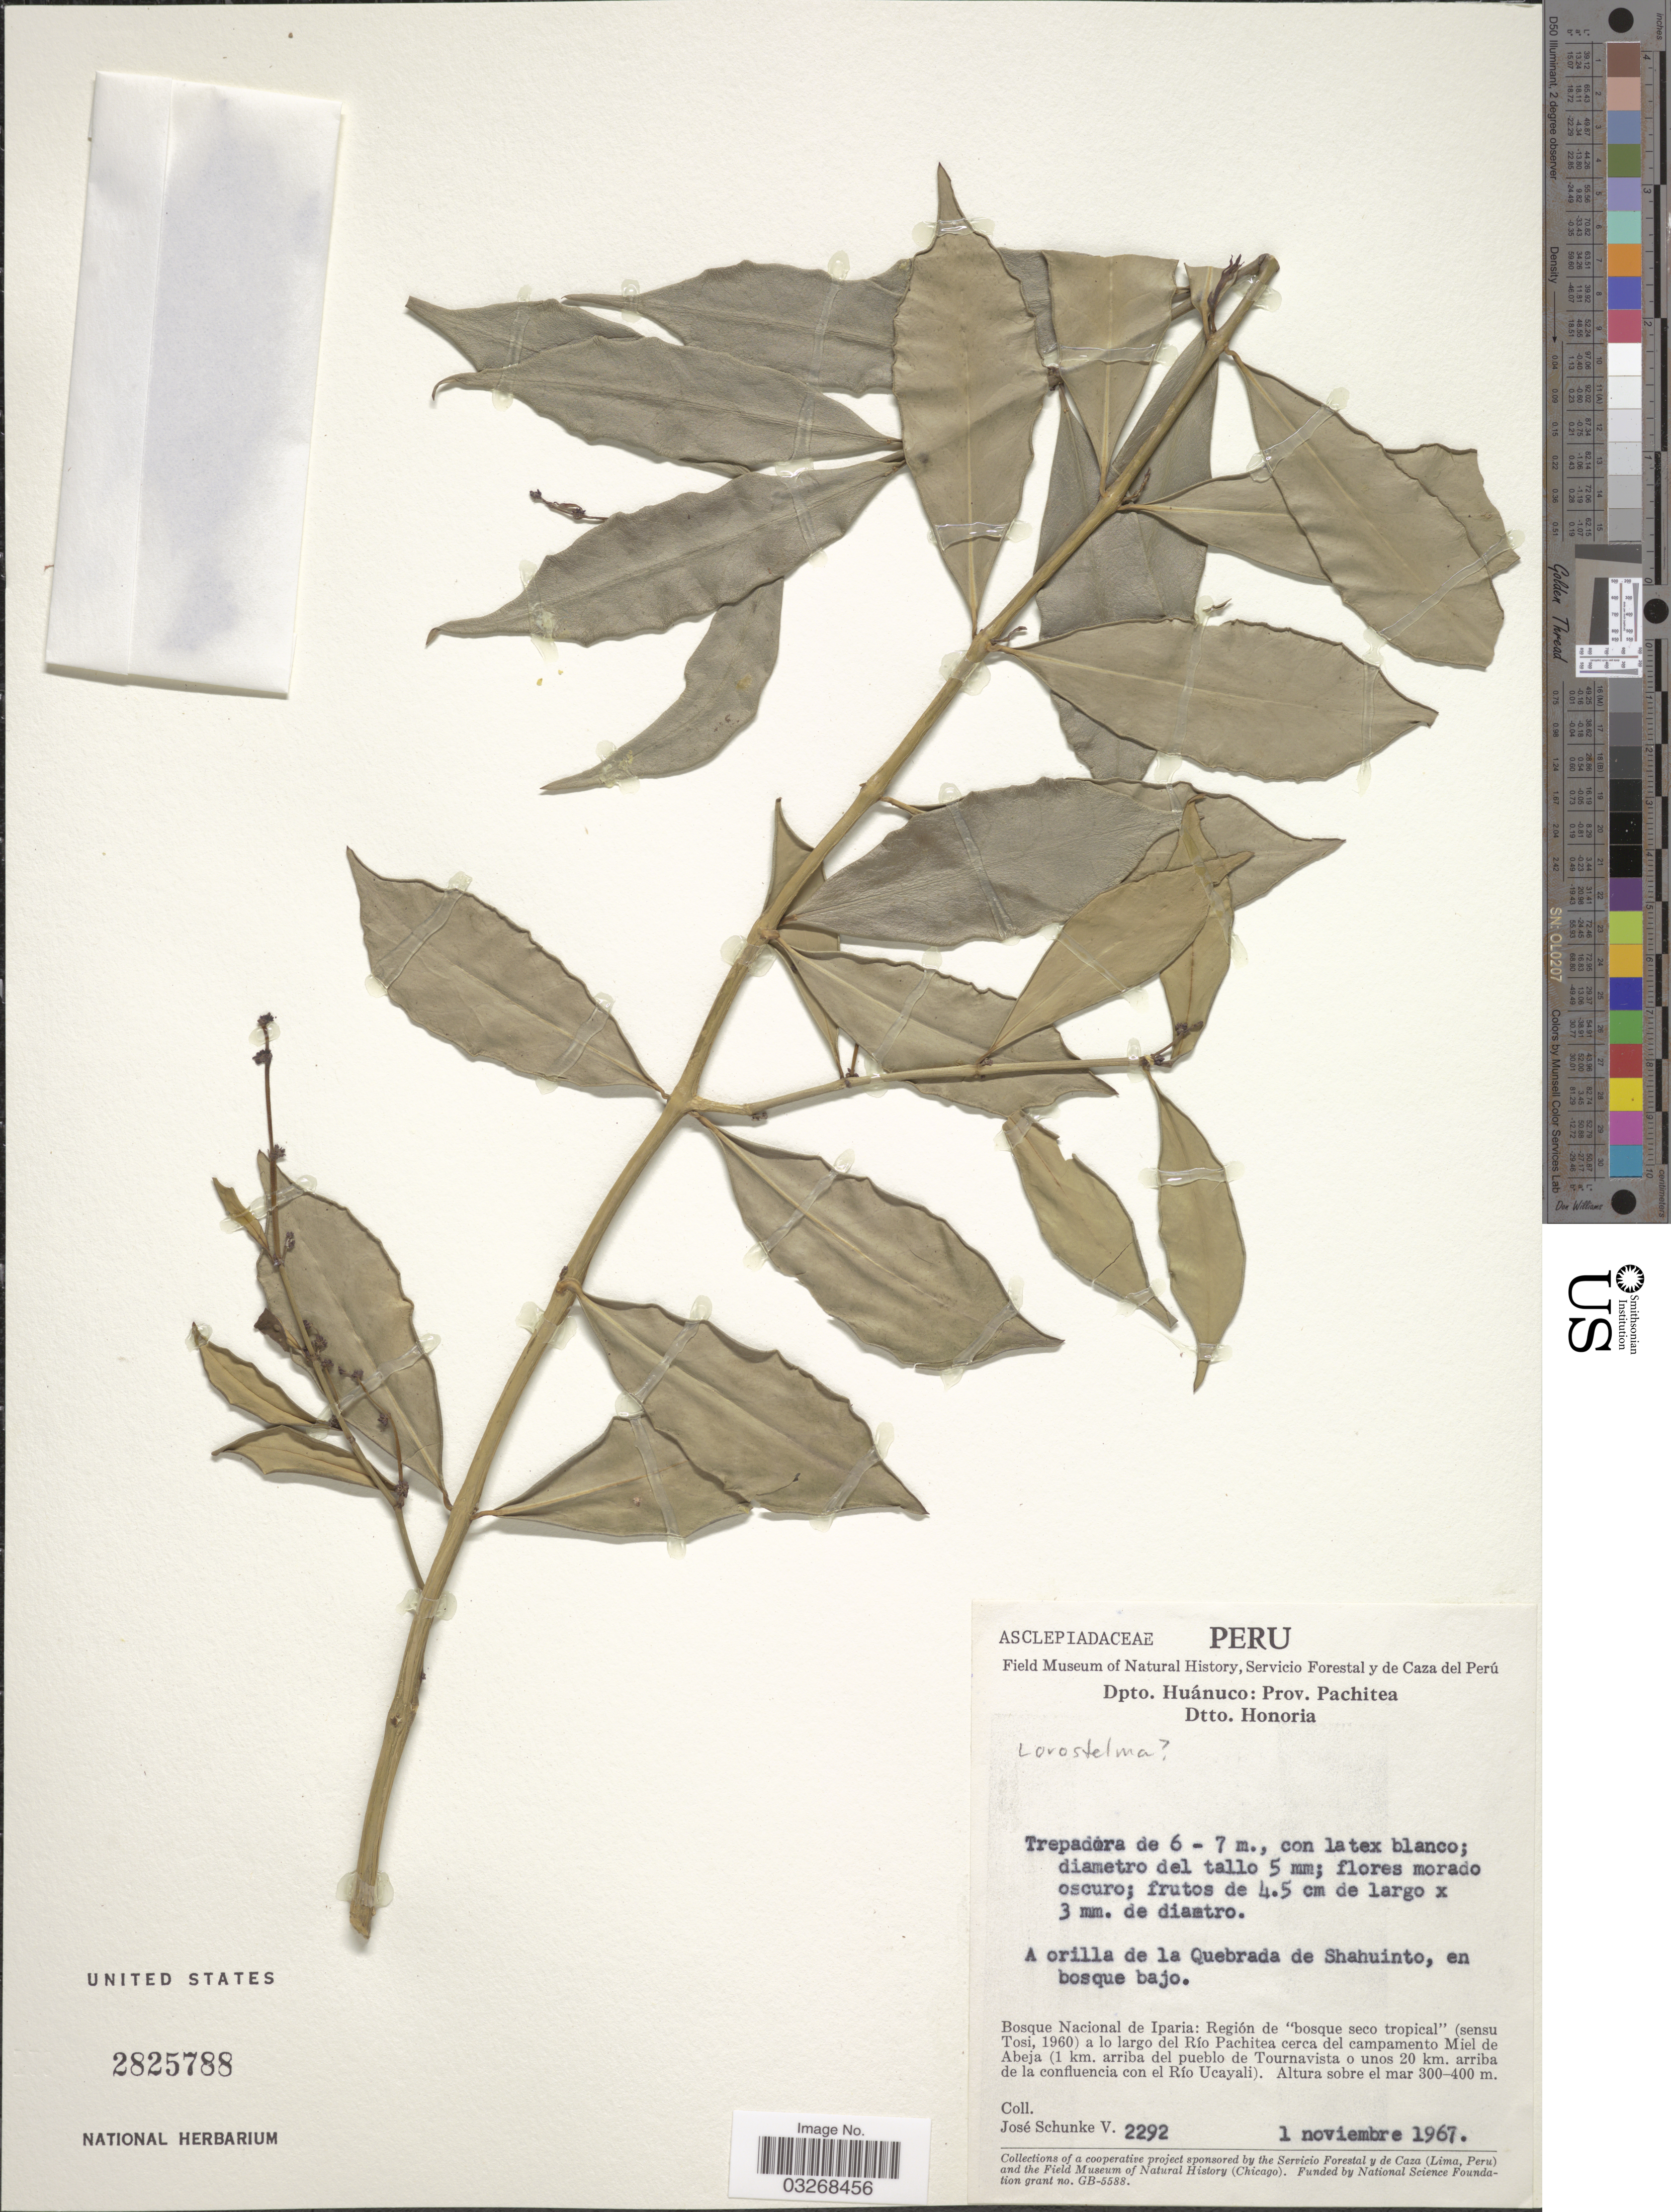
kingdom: Plantae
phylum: Tracheophyta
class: Magnoliopsida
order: Gentianales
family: Apocynaceae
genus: Lorostelma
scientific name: Lorostelma sp.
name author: E. Fourn.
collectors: J. Schunke Vigo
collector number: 2292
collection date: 1967-11-01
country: Peru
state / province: Huánuco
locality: Depto. Huánuco: Prov. Pachitea. Dtto. Honoria. A orilla de la Quebrada de Shahuinto, en bosque bajo. Bosque Nacional de Iparia: Región de "bosque seco tropical" a lo largo del Río Pachitea cerca del campamento Miel de Abeja (1 km. arriba del pueblo de Tournavista o unos 20 km. arriba de la confluencia con el Río Ucayali).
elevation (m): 300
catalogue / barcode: US 2825788